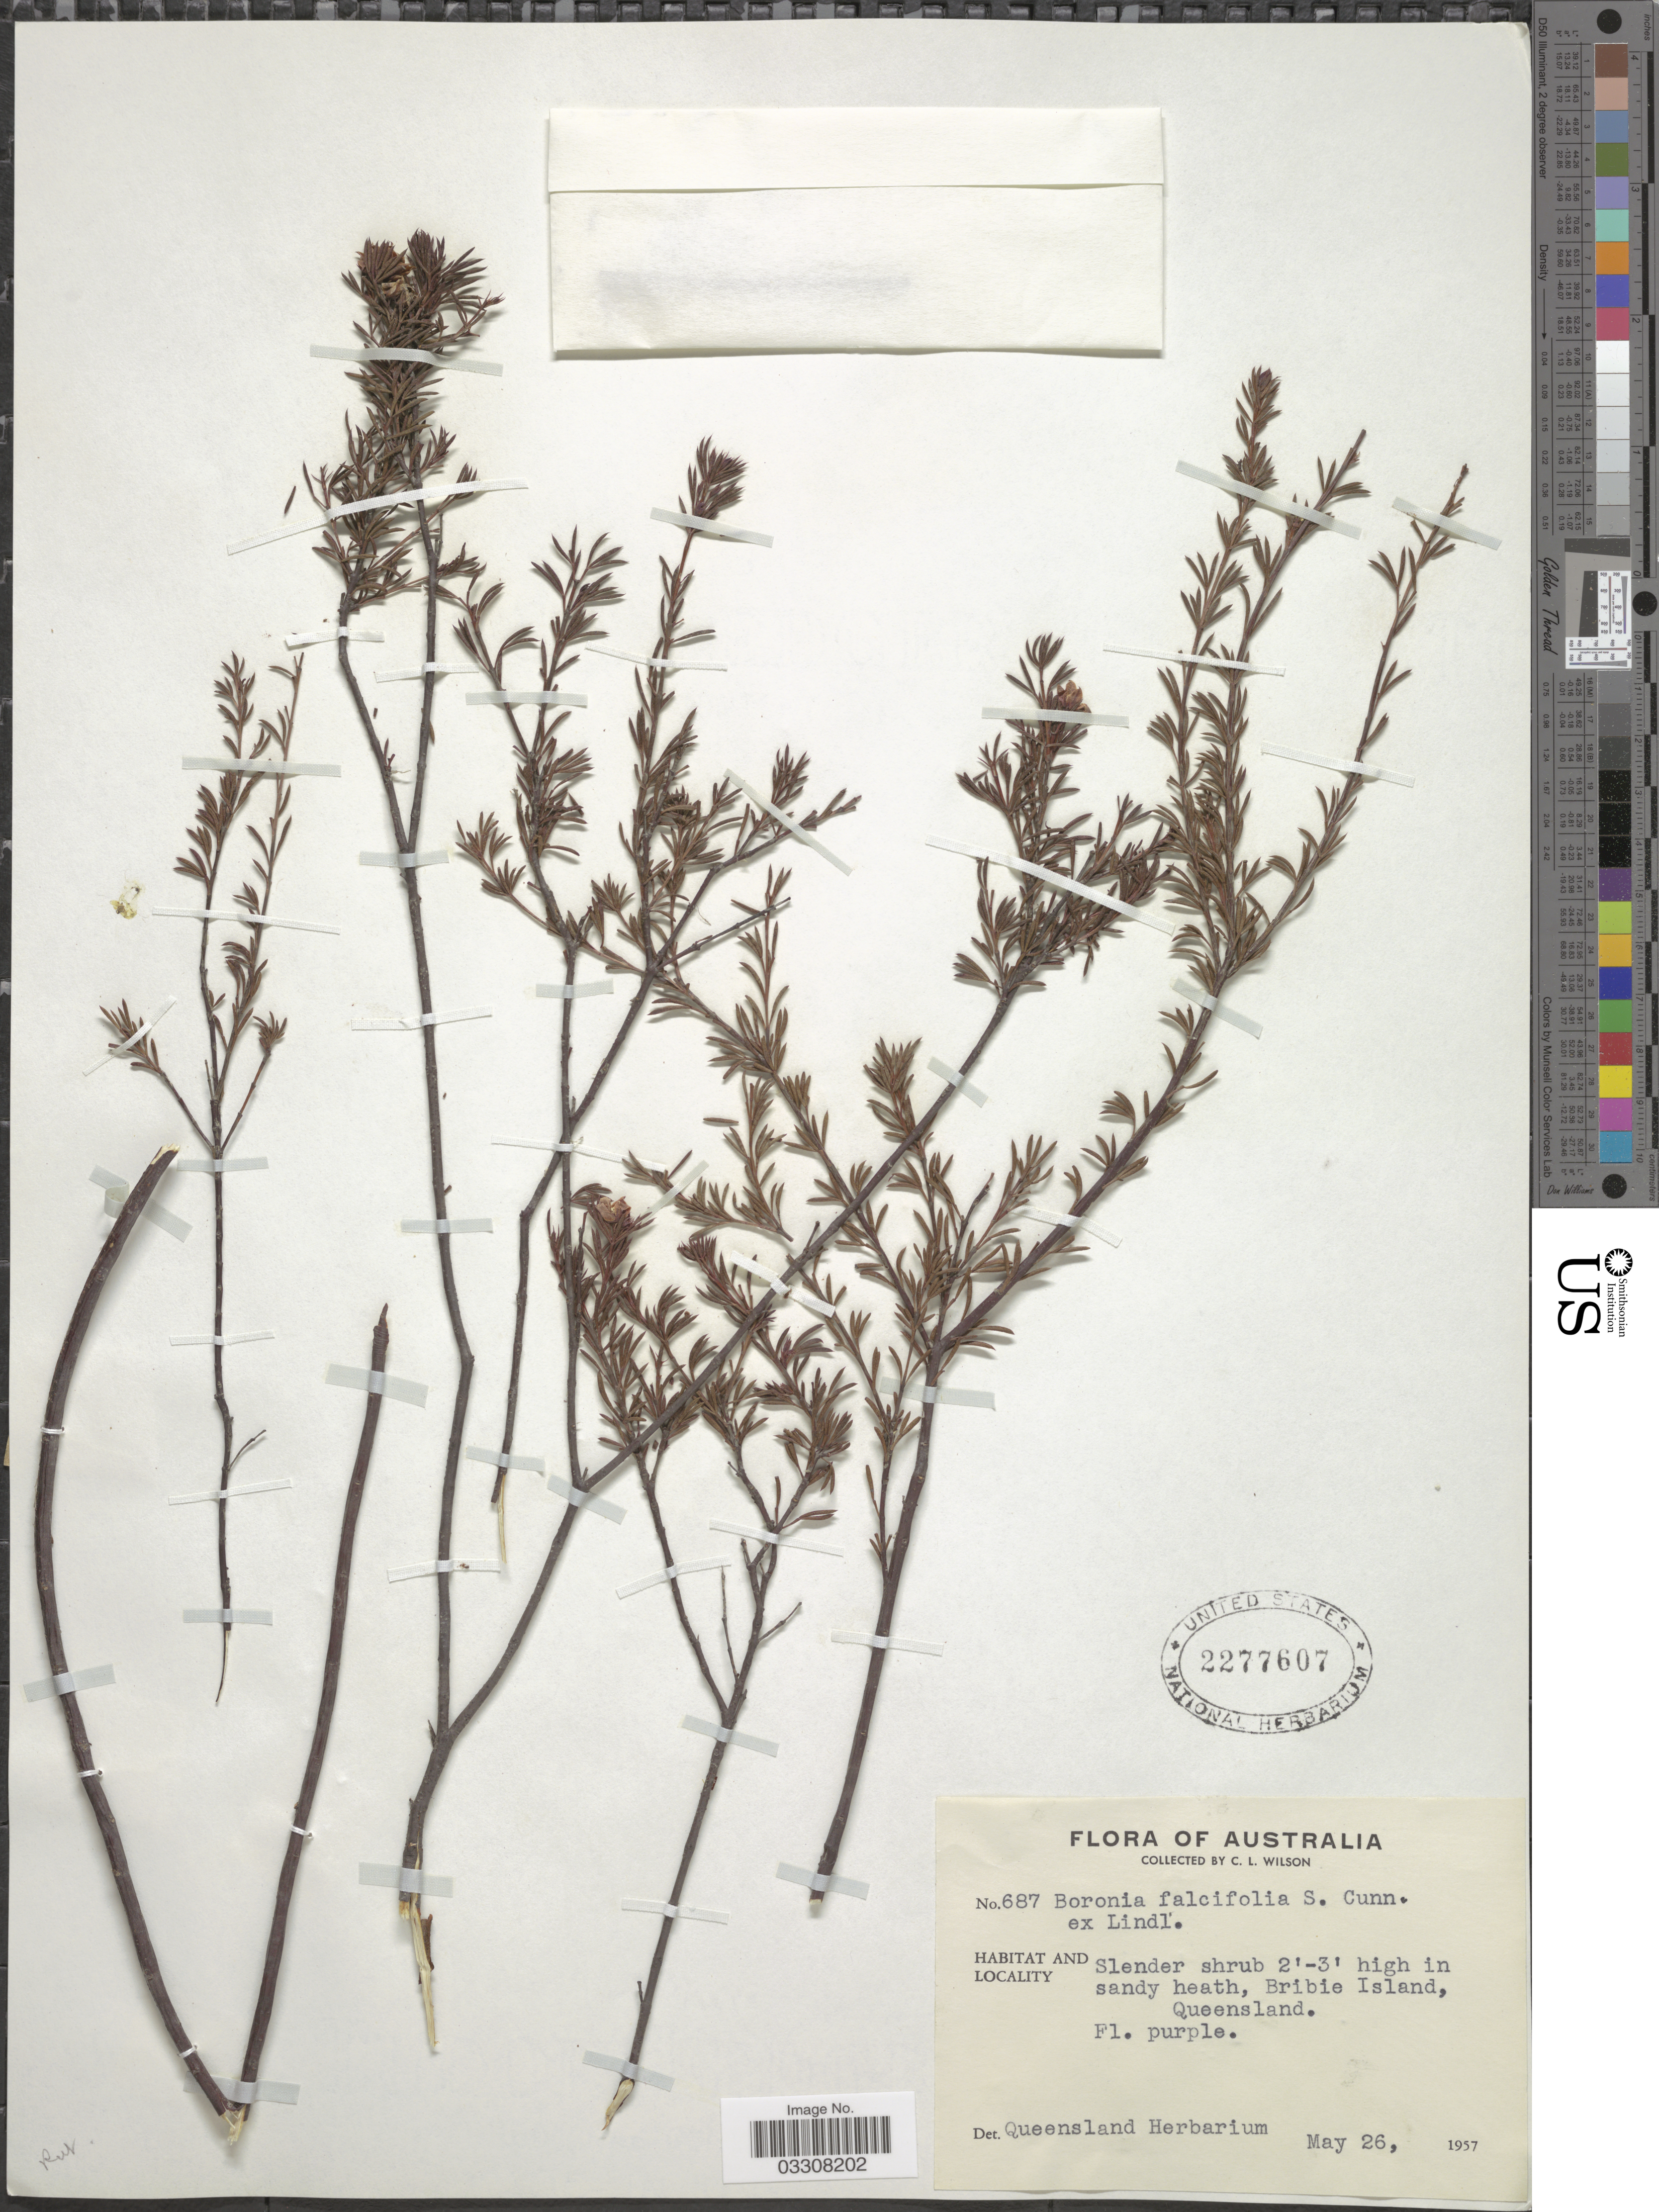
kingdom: Plantae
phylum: Tracheophyta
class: Magnoliopsida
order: Sapindales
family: Rutaceae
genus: Boronia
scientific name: Boronia falcifolia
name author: A. Cunn.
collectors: C. L. Wilson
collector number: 687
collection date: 1957-05-26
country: Australia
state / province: Queensland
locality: Bribie Island.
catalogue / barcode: US 2277607